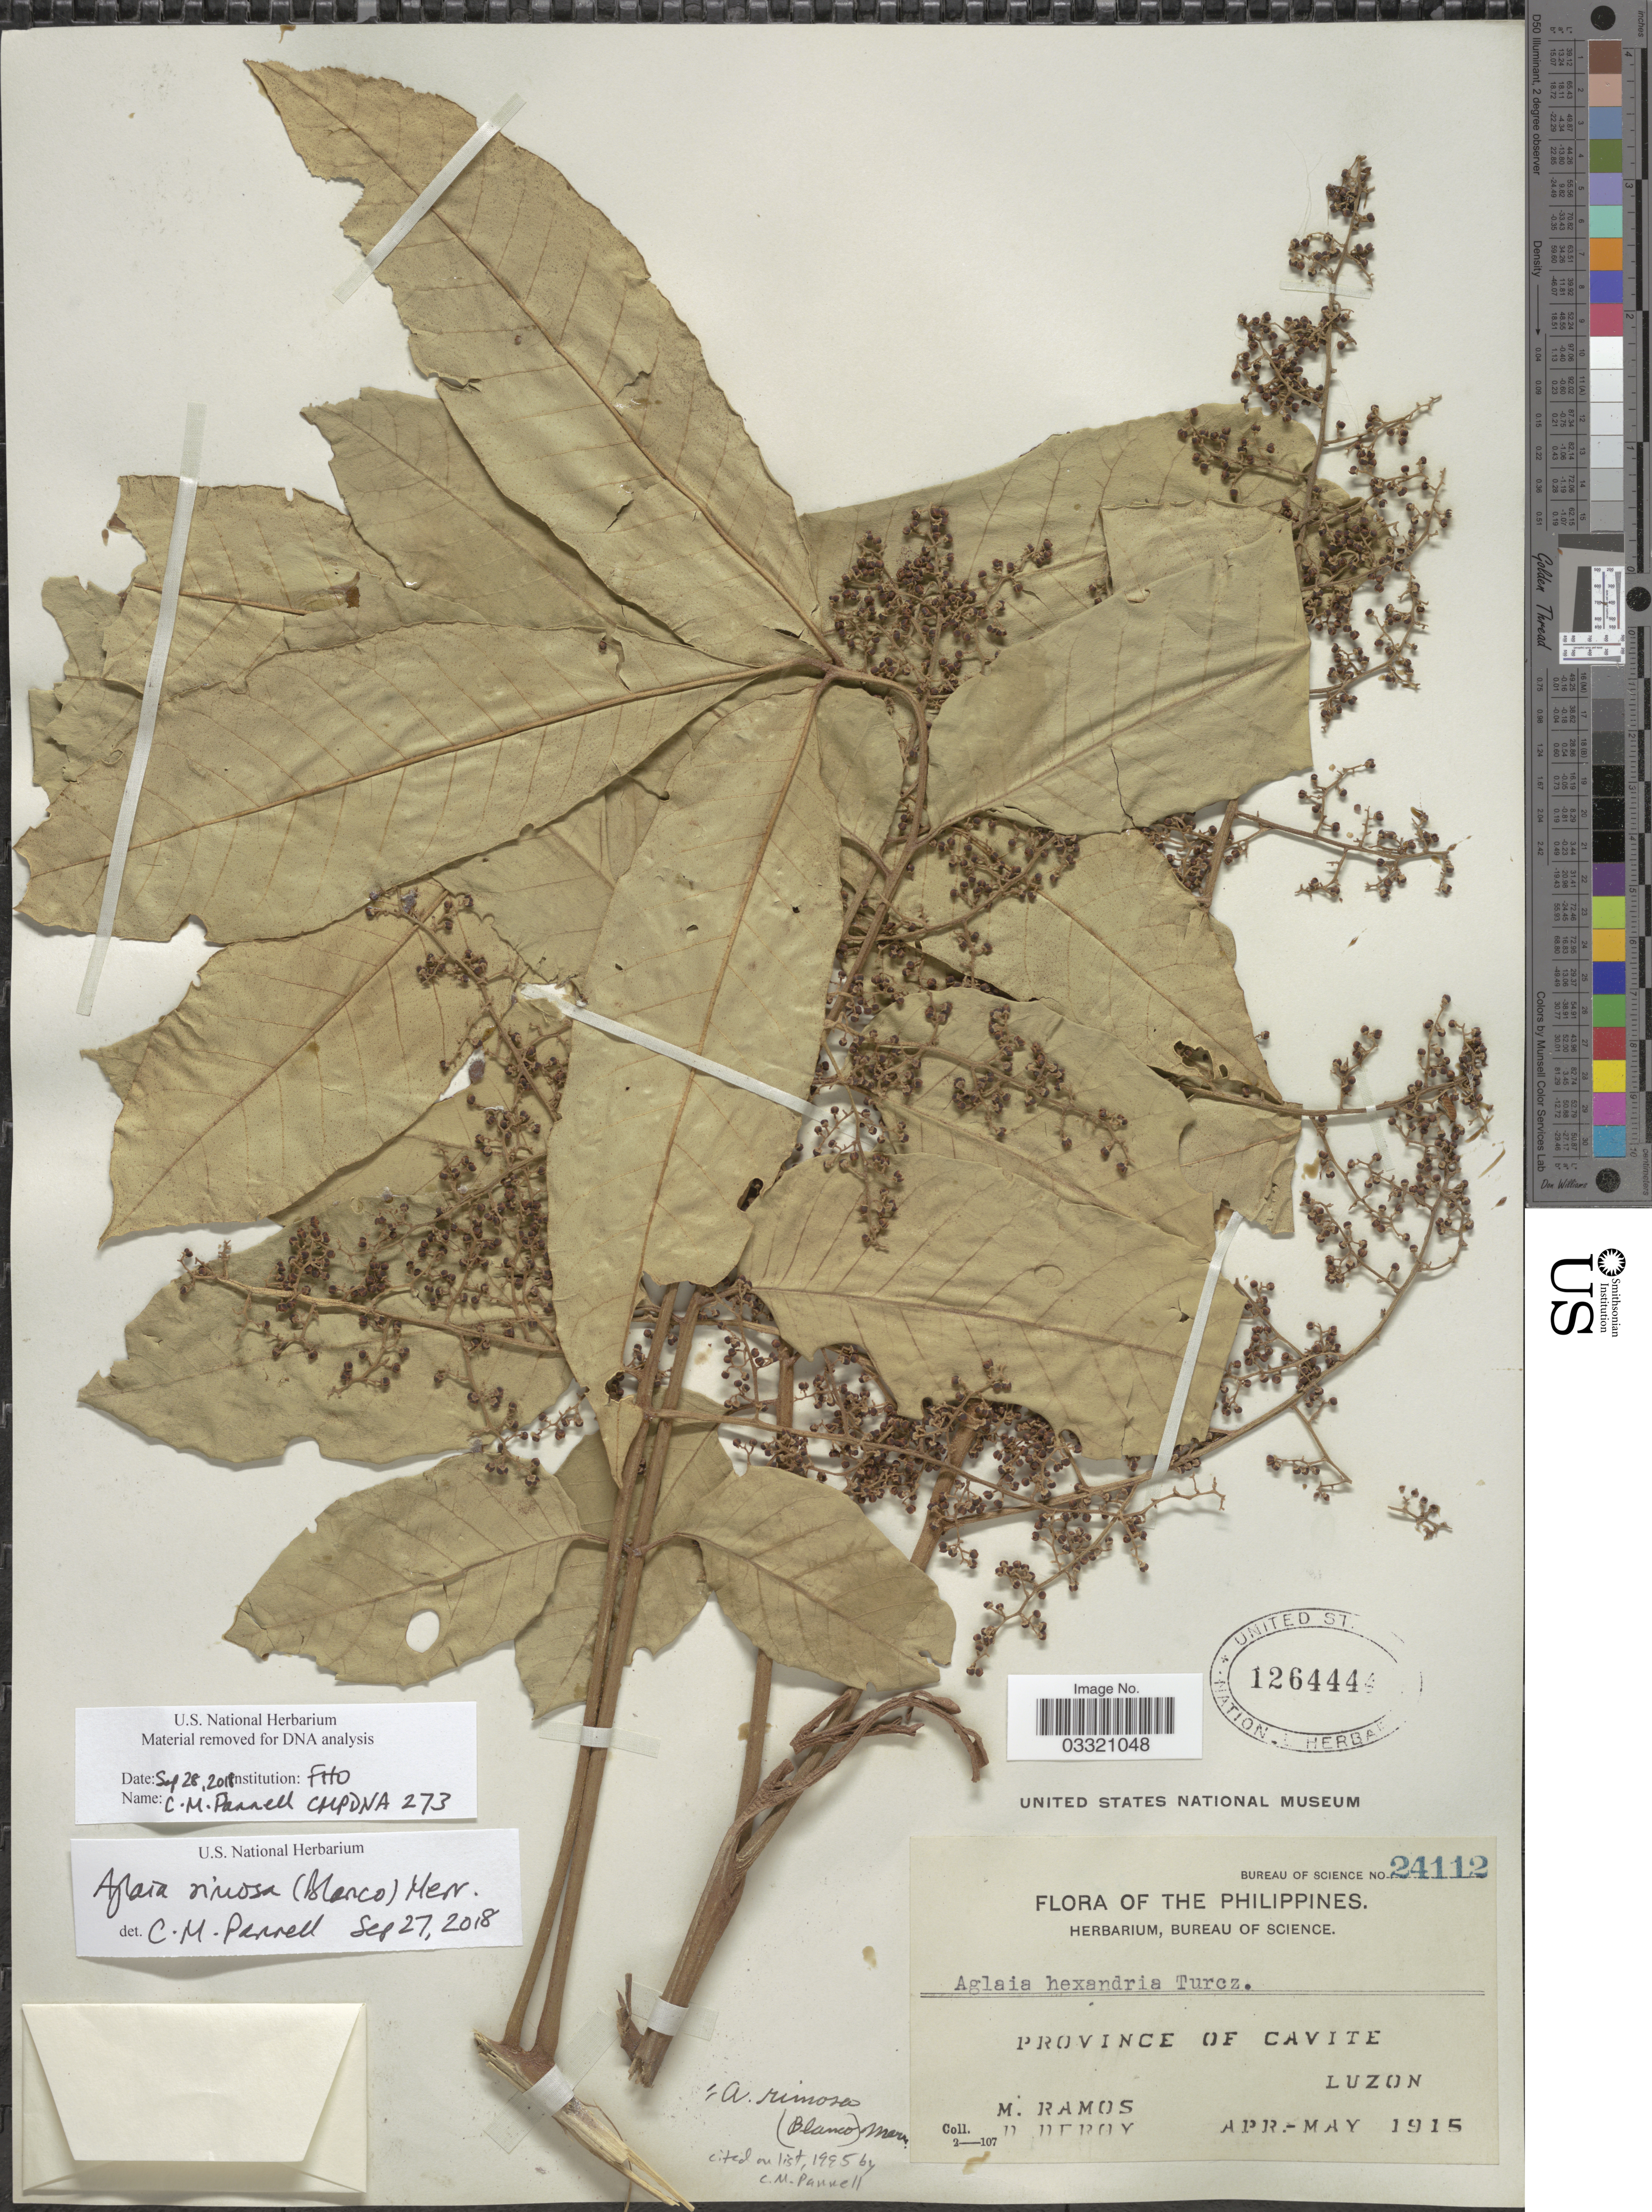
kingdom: Plantae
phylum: Tracheophyta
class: Magnoliopsida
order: Sapindales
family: Meliaceae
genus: Aglaia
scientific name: Aglaia rimosa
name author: (Blanco) Merr.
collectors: M. Ramos & D. Deroy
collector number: Bureau of Science 24112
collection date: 1915-04/1915-05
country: Philippines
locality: Province of Cavite. Luzon.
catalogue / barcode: US 1264444